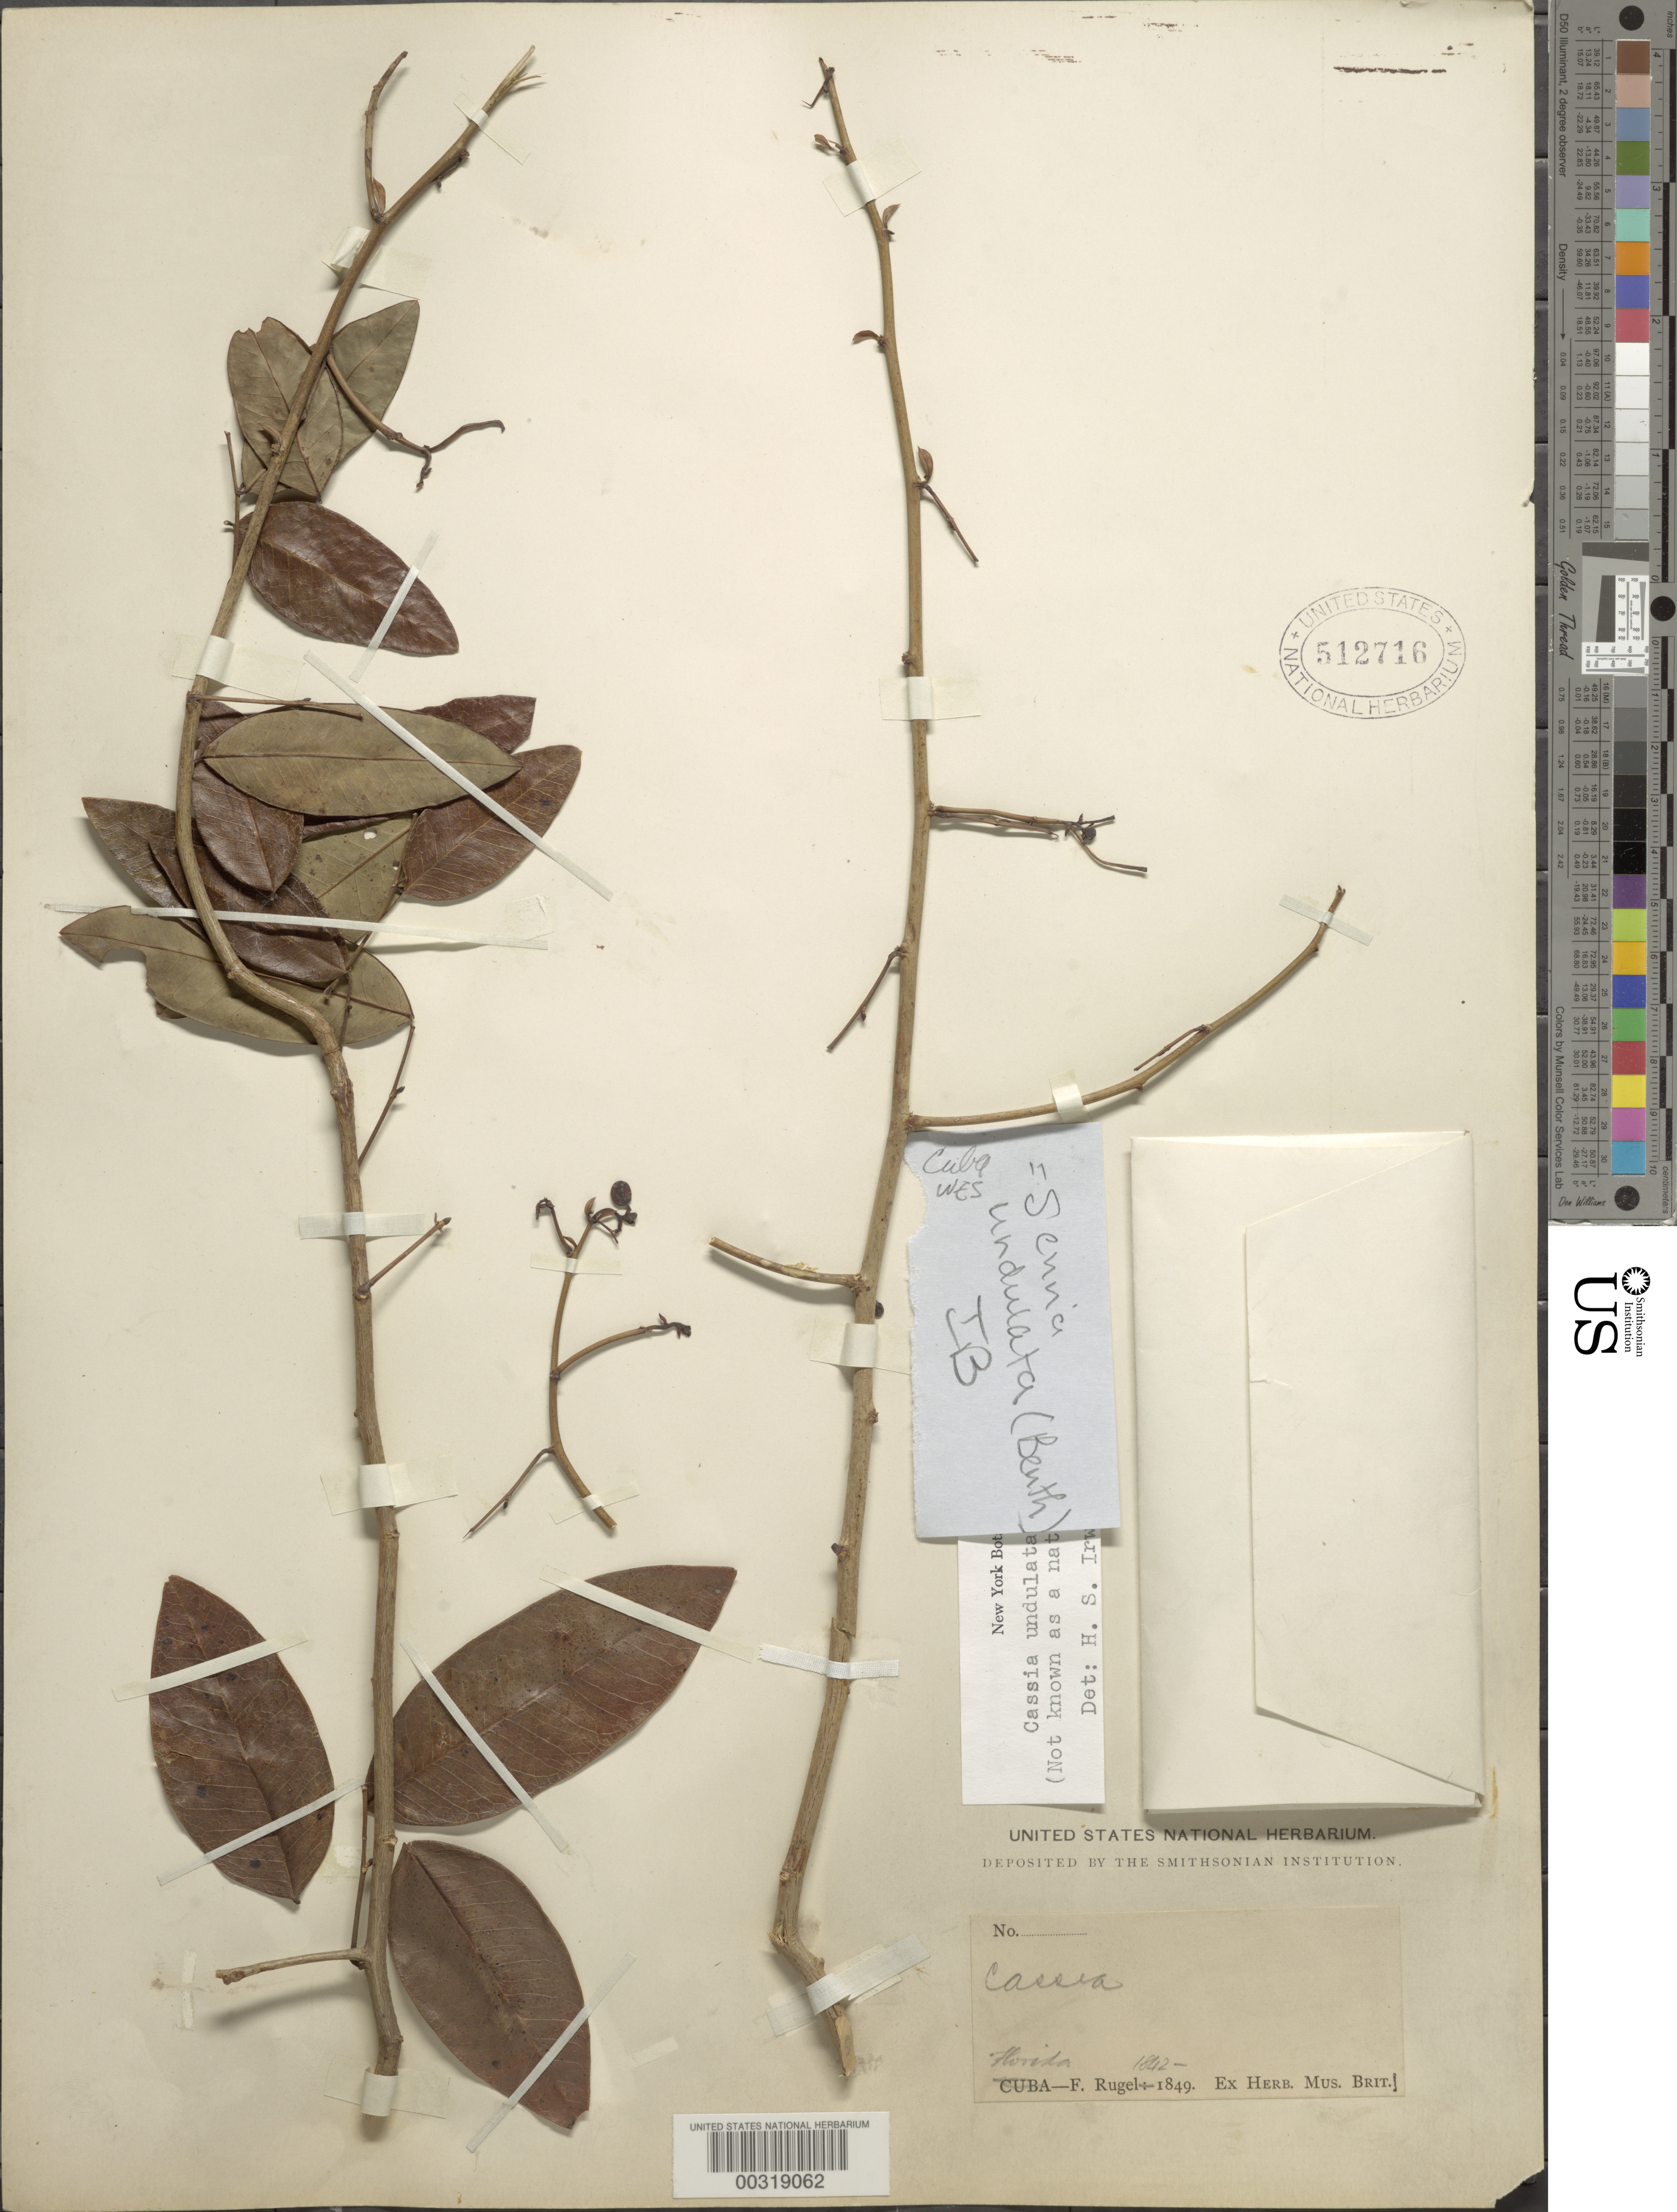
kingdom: Plantae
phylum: Tracheophyta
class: Magnoliopsida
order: Fabales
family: Fabaceae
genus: Senna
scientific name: Senna pendula var. ovalifolia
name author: H.S. Irwin & Barneby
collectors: J. N. Rose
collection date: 1969-09-27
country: United States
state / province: Florida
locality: Coconut Grove, former home of David Fairchild, the Kampong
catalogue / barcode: US 512716